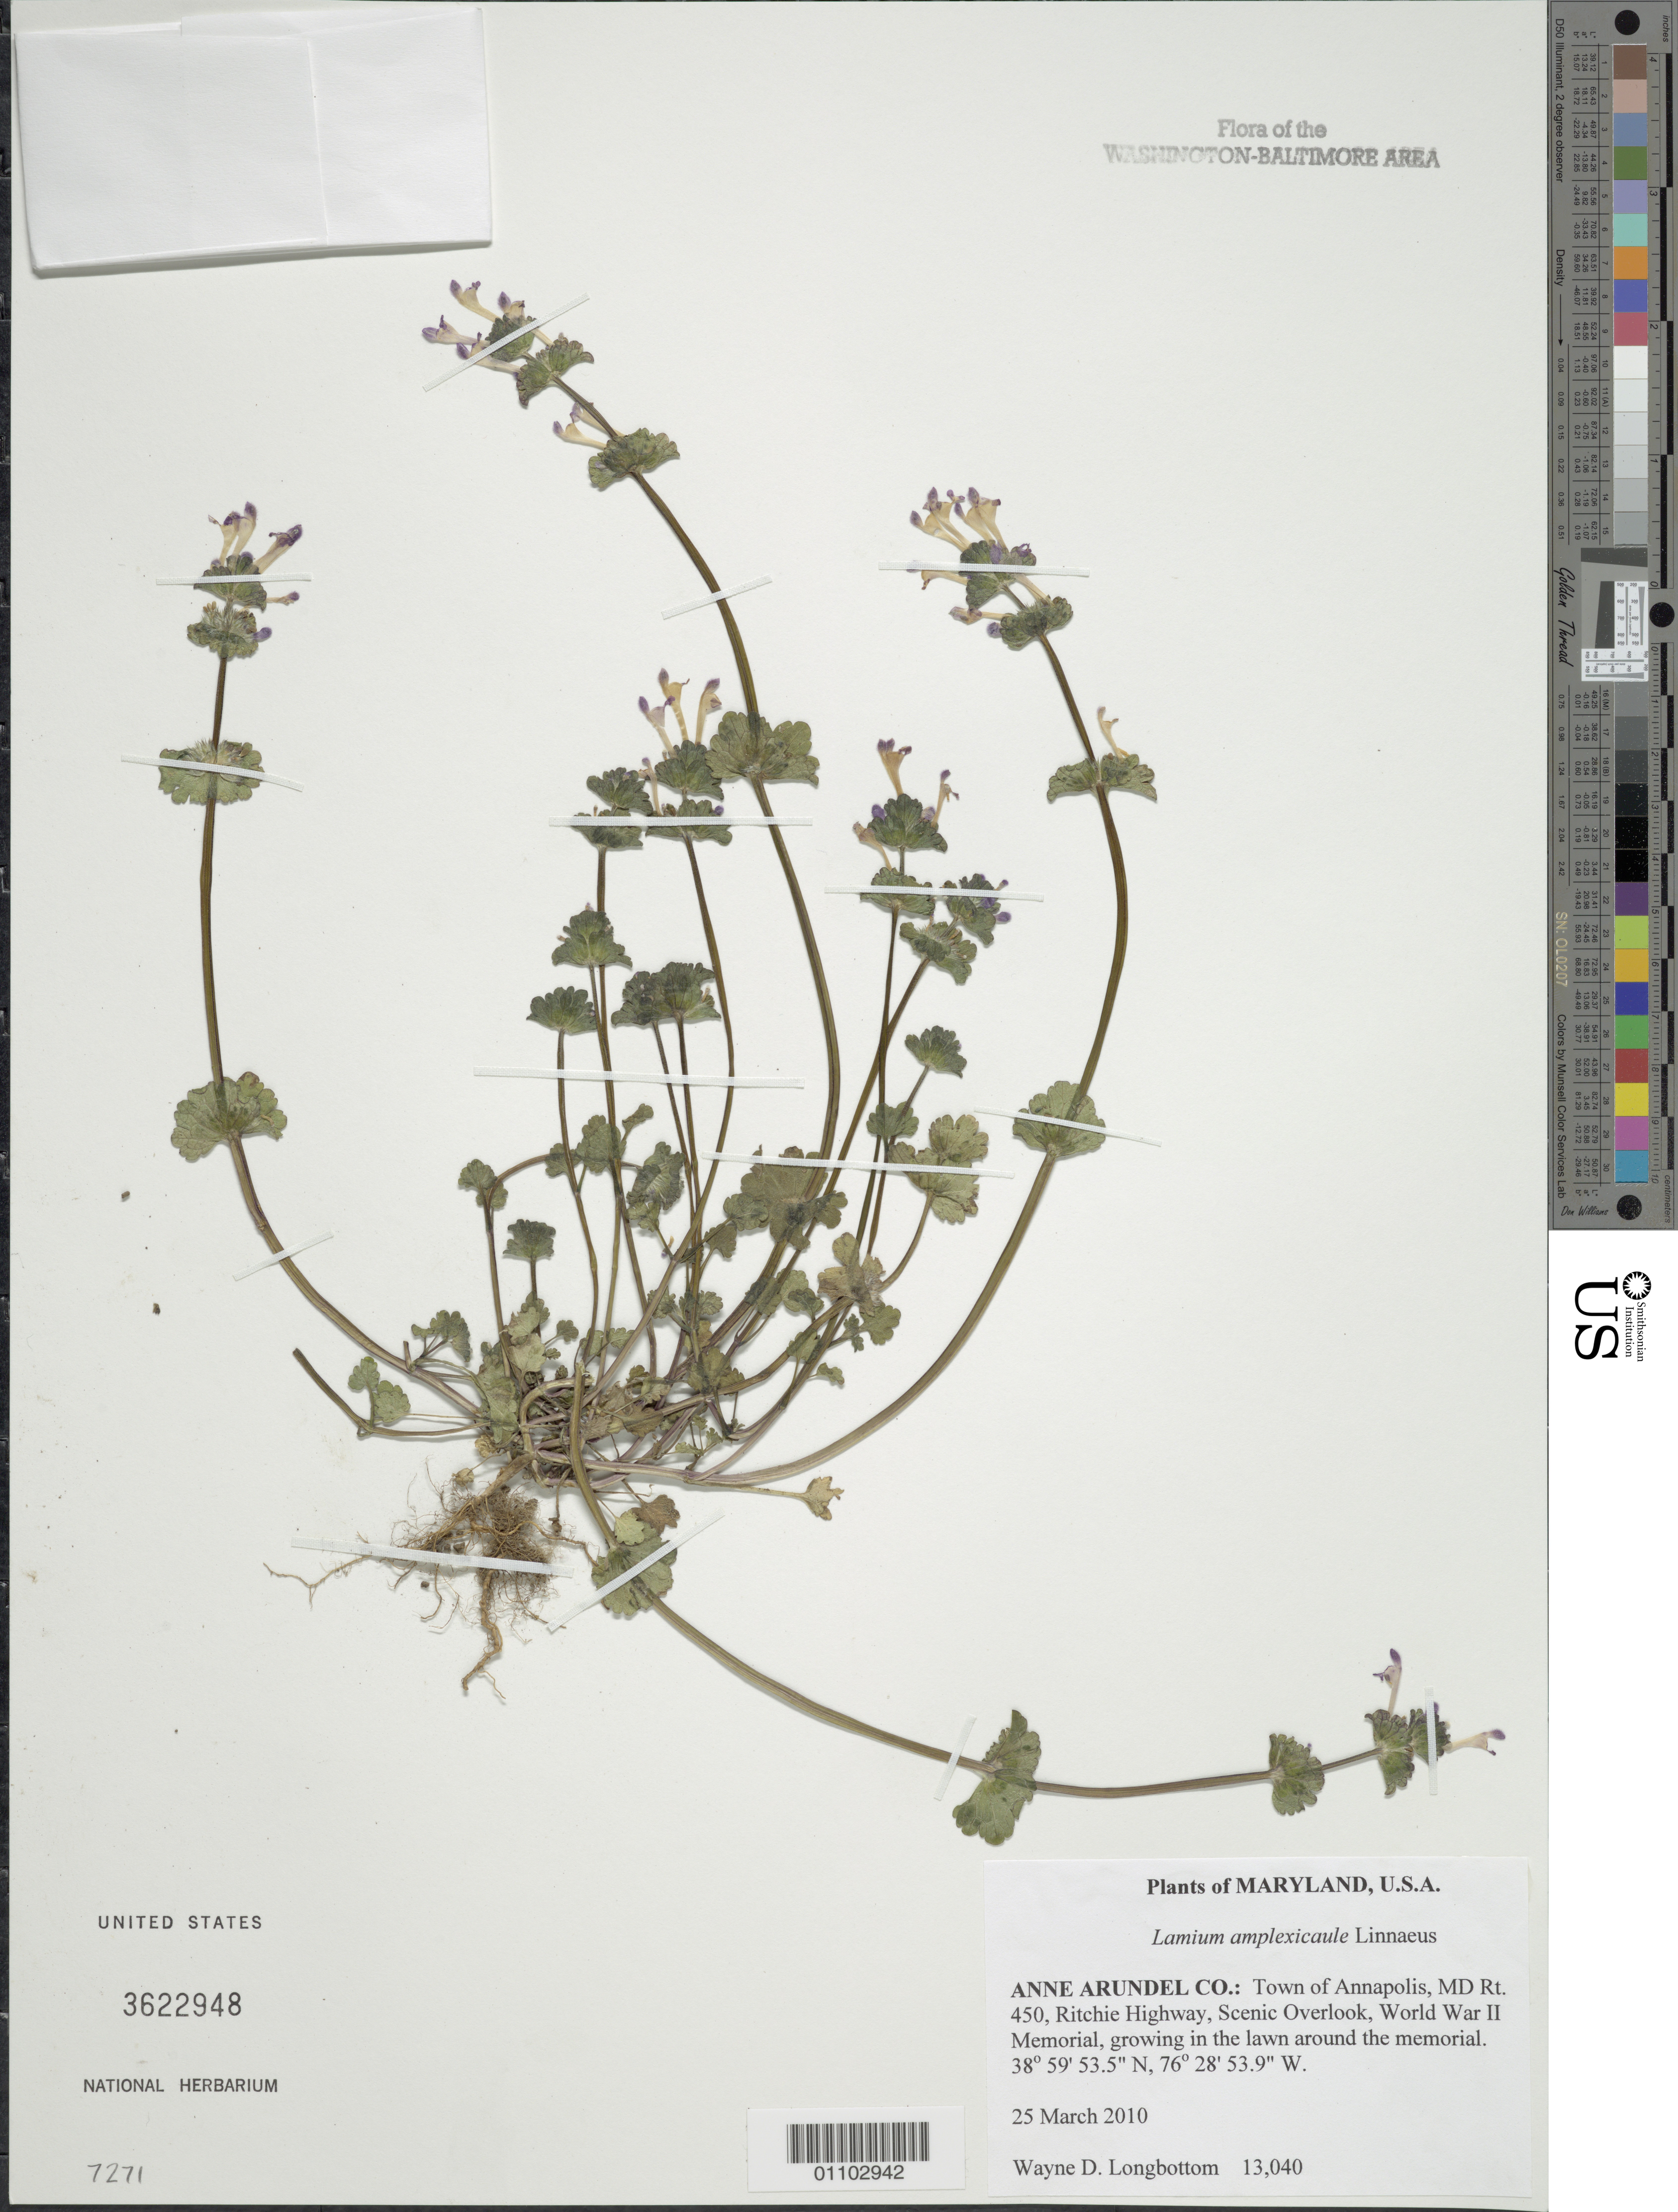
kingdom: Plantae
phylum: Tracheophyta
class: Magnoliopsida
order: Lamiales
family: Lamiaceae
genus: Lamium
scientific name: Lamium amplexicaule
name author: L.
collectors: W. D. Longbottom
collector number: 13040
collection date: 2010-03-25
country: United States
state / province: Maryland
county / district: Anne Arundel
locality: Town of Annapolis, MD Rt. 450, Ritchie Highway, Scenic Overlook, World War II Memorial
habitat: Growing in the lawn around the memorial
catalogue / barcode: US 3622948